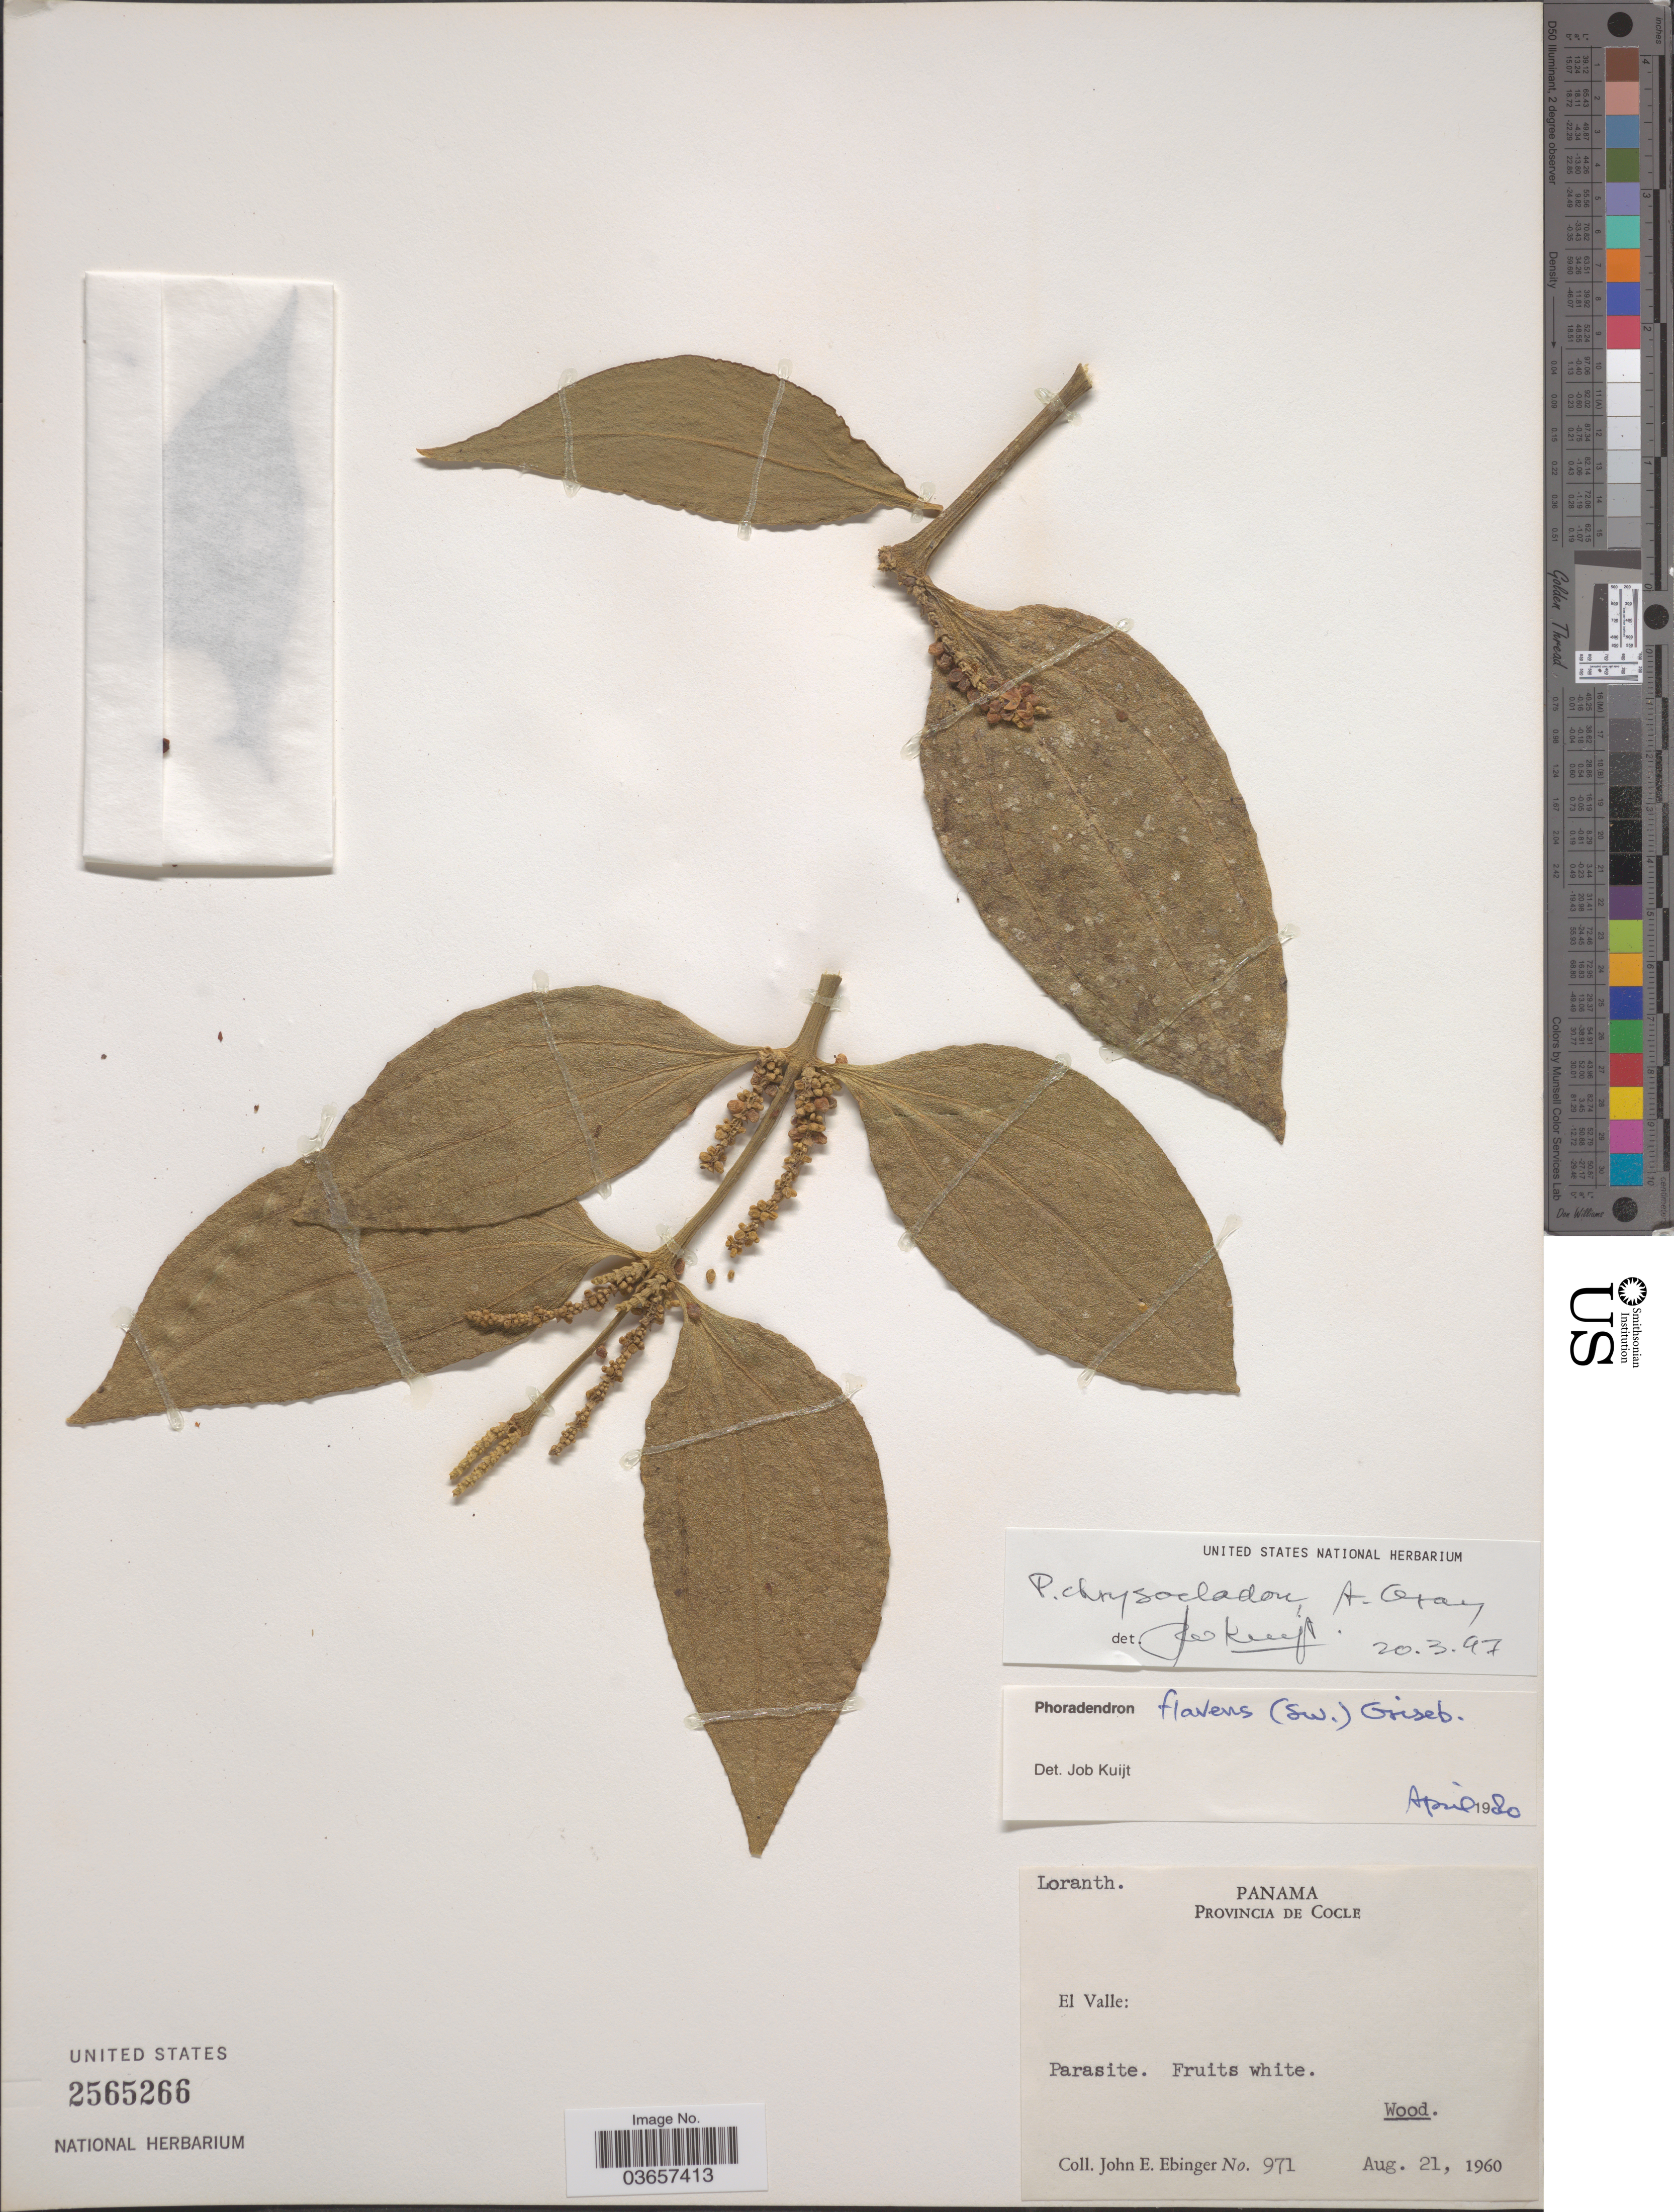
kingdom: Plantae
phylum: Tracheophyta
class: Magnoliopsida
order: Santalales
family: Viscaceae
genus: Phoradendron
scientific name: Phoradendron chrysocladon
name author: A. Gray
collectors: J. Ebinger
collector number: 971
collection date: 1960-08-21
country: Panama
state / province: Coclé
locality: El Valle.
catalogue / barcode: US 2565266